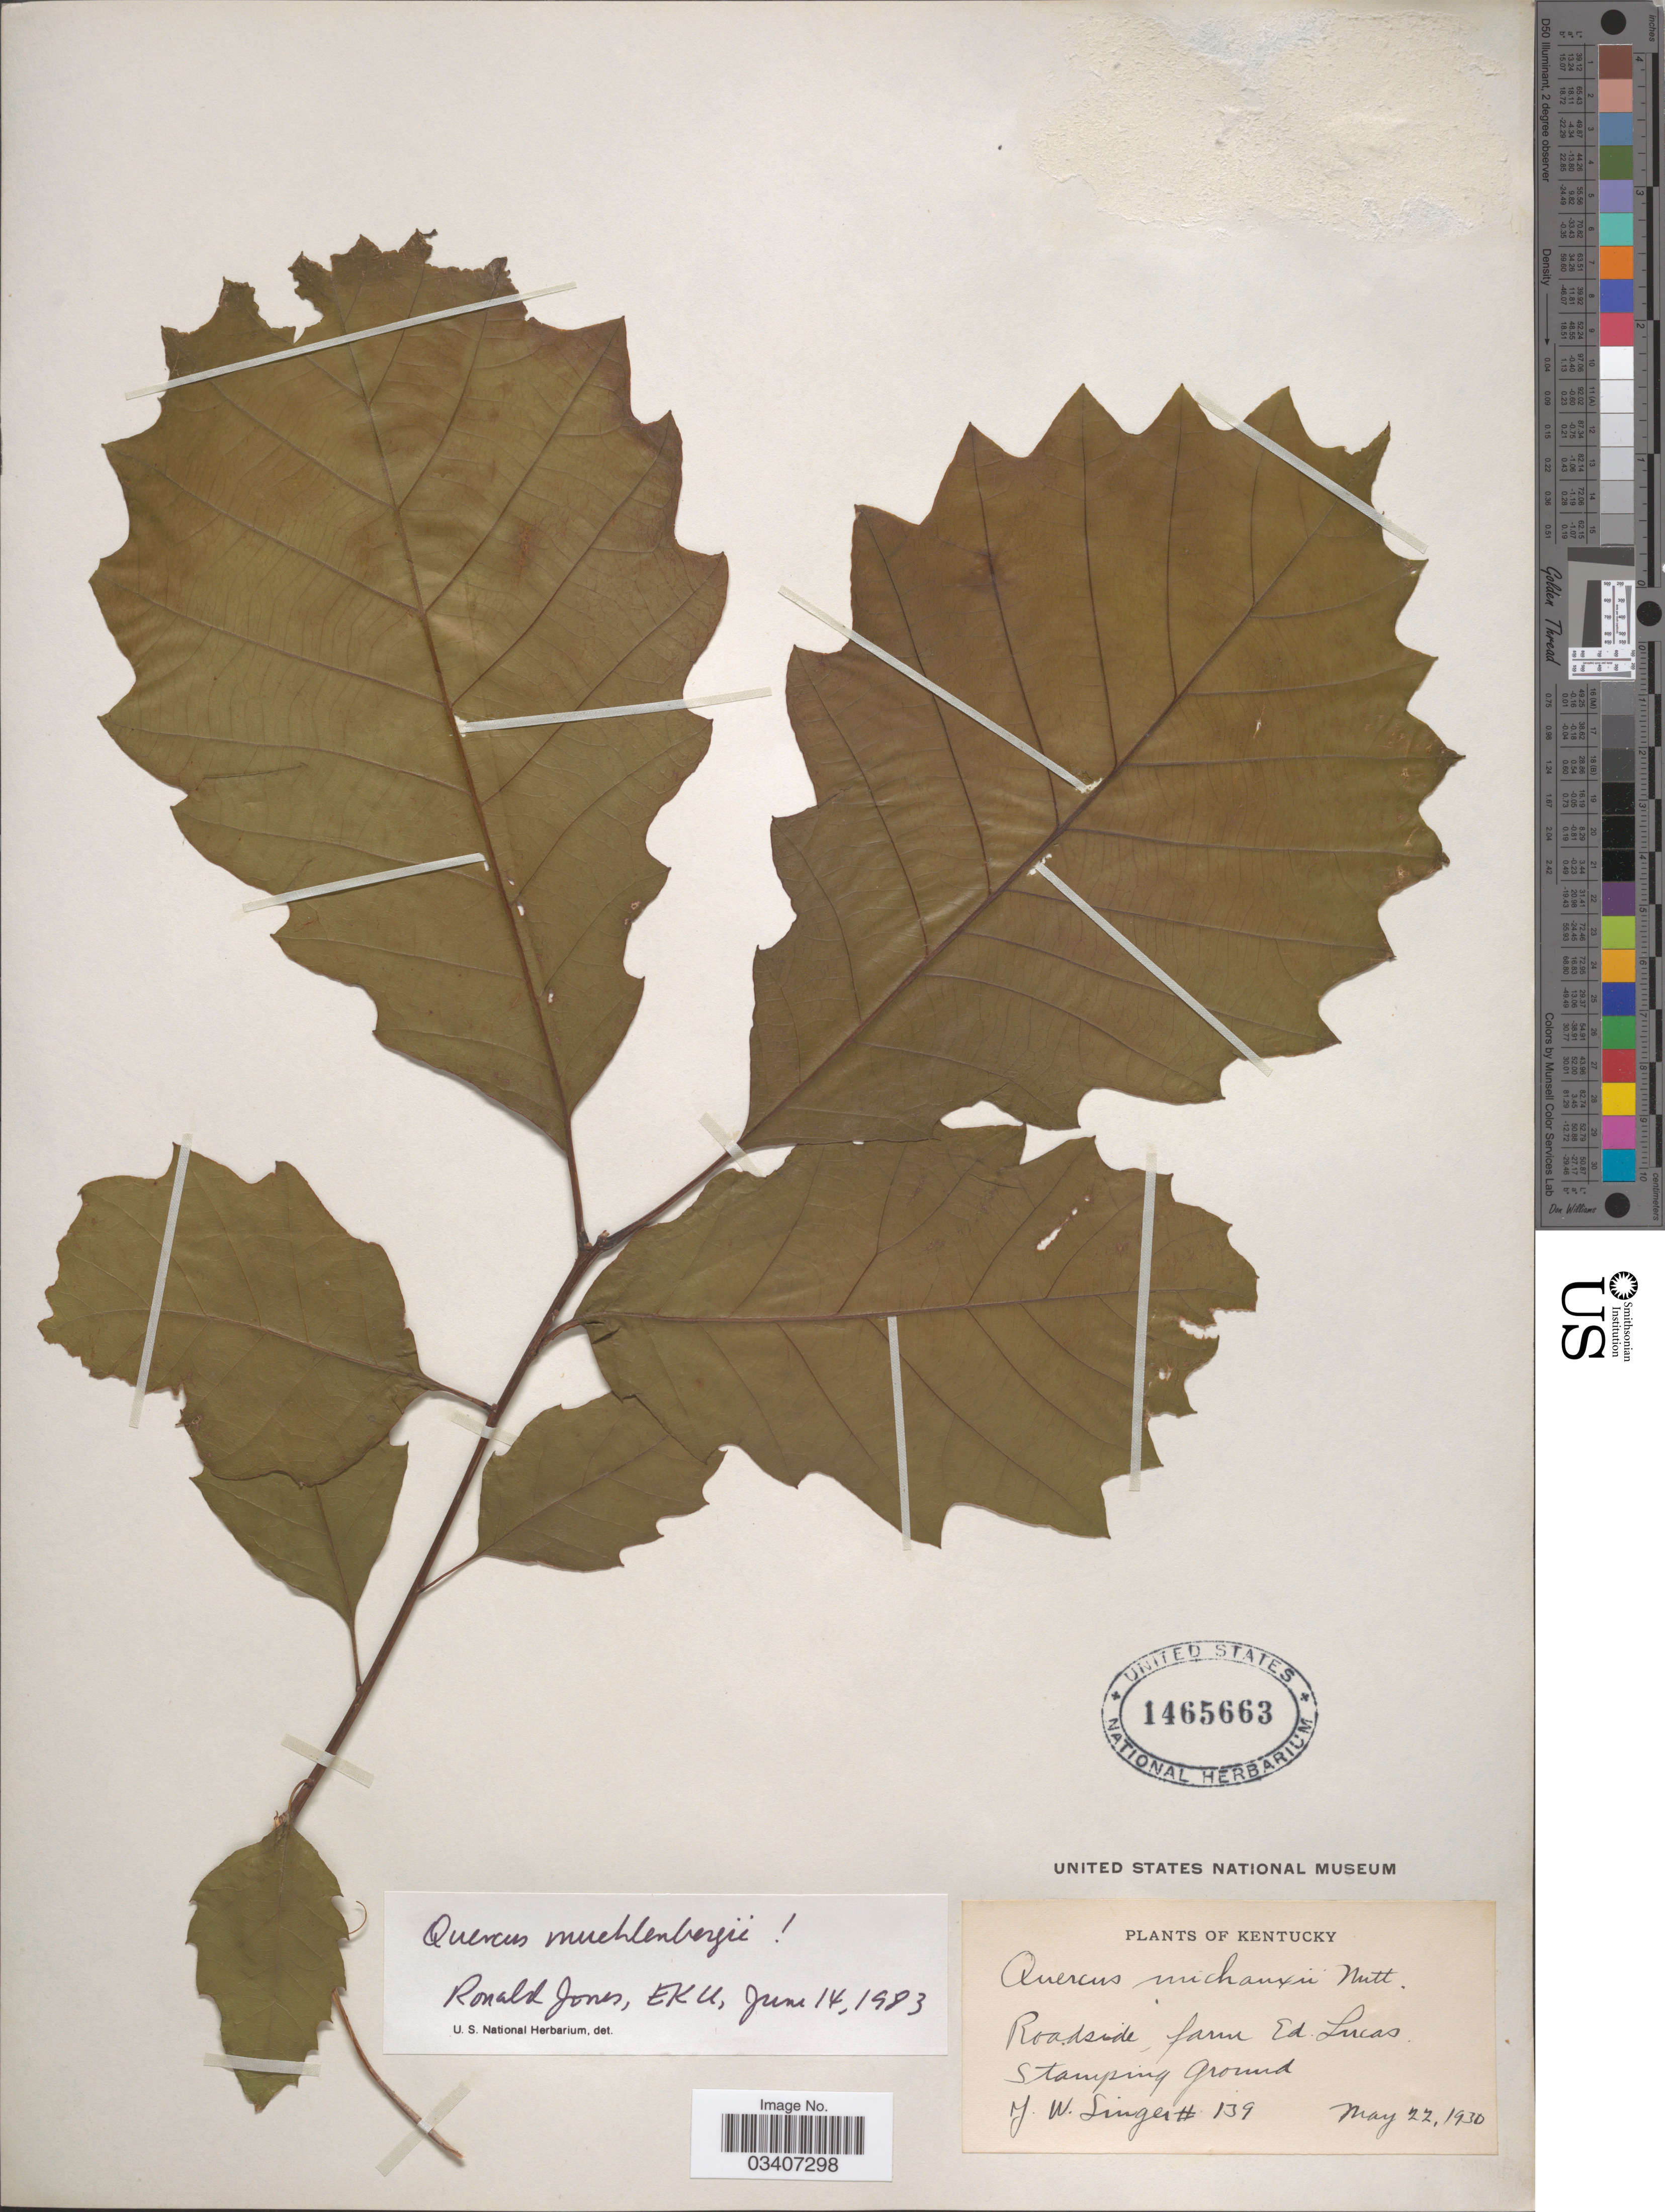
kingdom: Plantae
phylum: Tracheophyta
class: Magnoliopsida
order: Fagales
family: Fagaceae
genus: Quercus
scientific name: Quercus muehlenbergii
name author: Engelm.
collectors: J. EW. Singer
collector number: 139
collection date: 1930-05-22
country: United States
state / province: Kentucky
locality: Roadside, farm Ed. Lucas. Stamping Ground.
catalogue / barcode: US 1465663